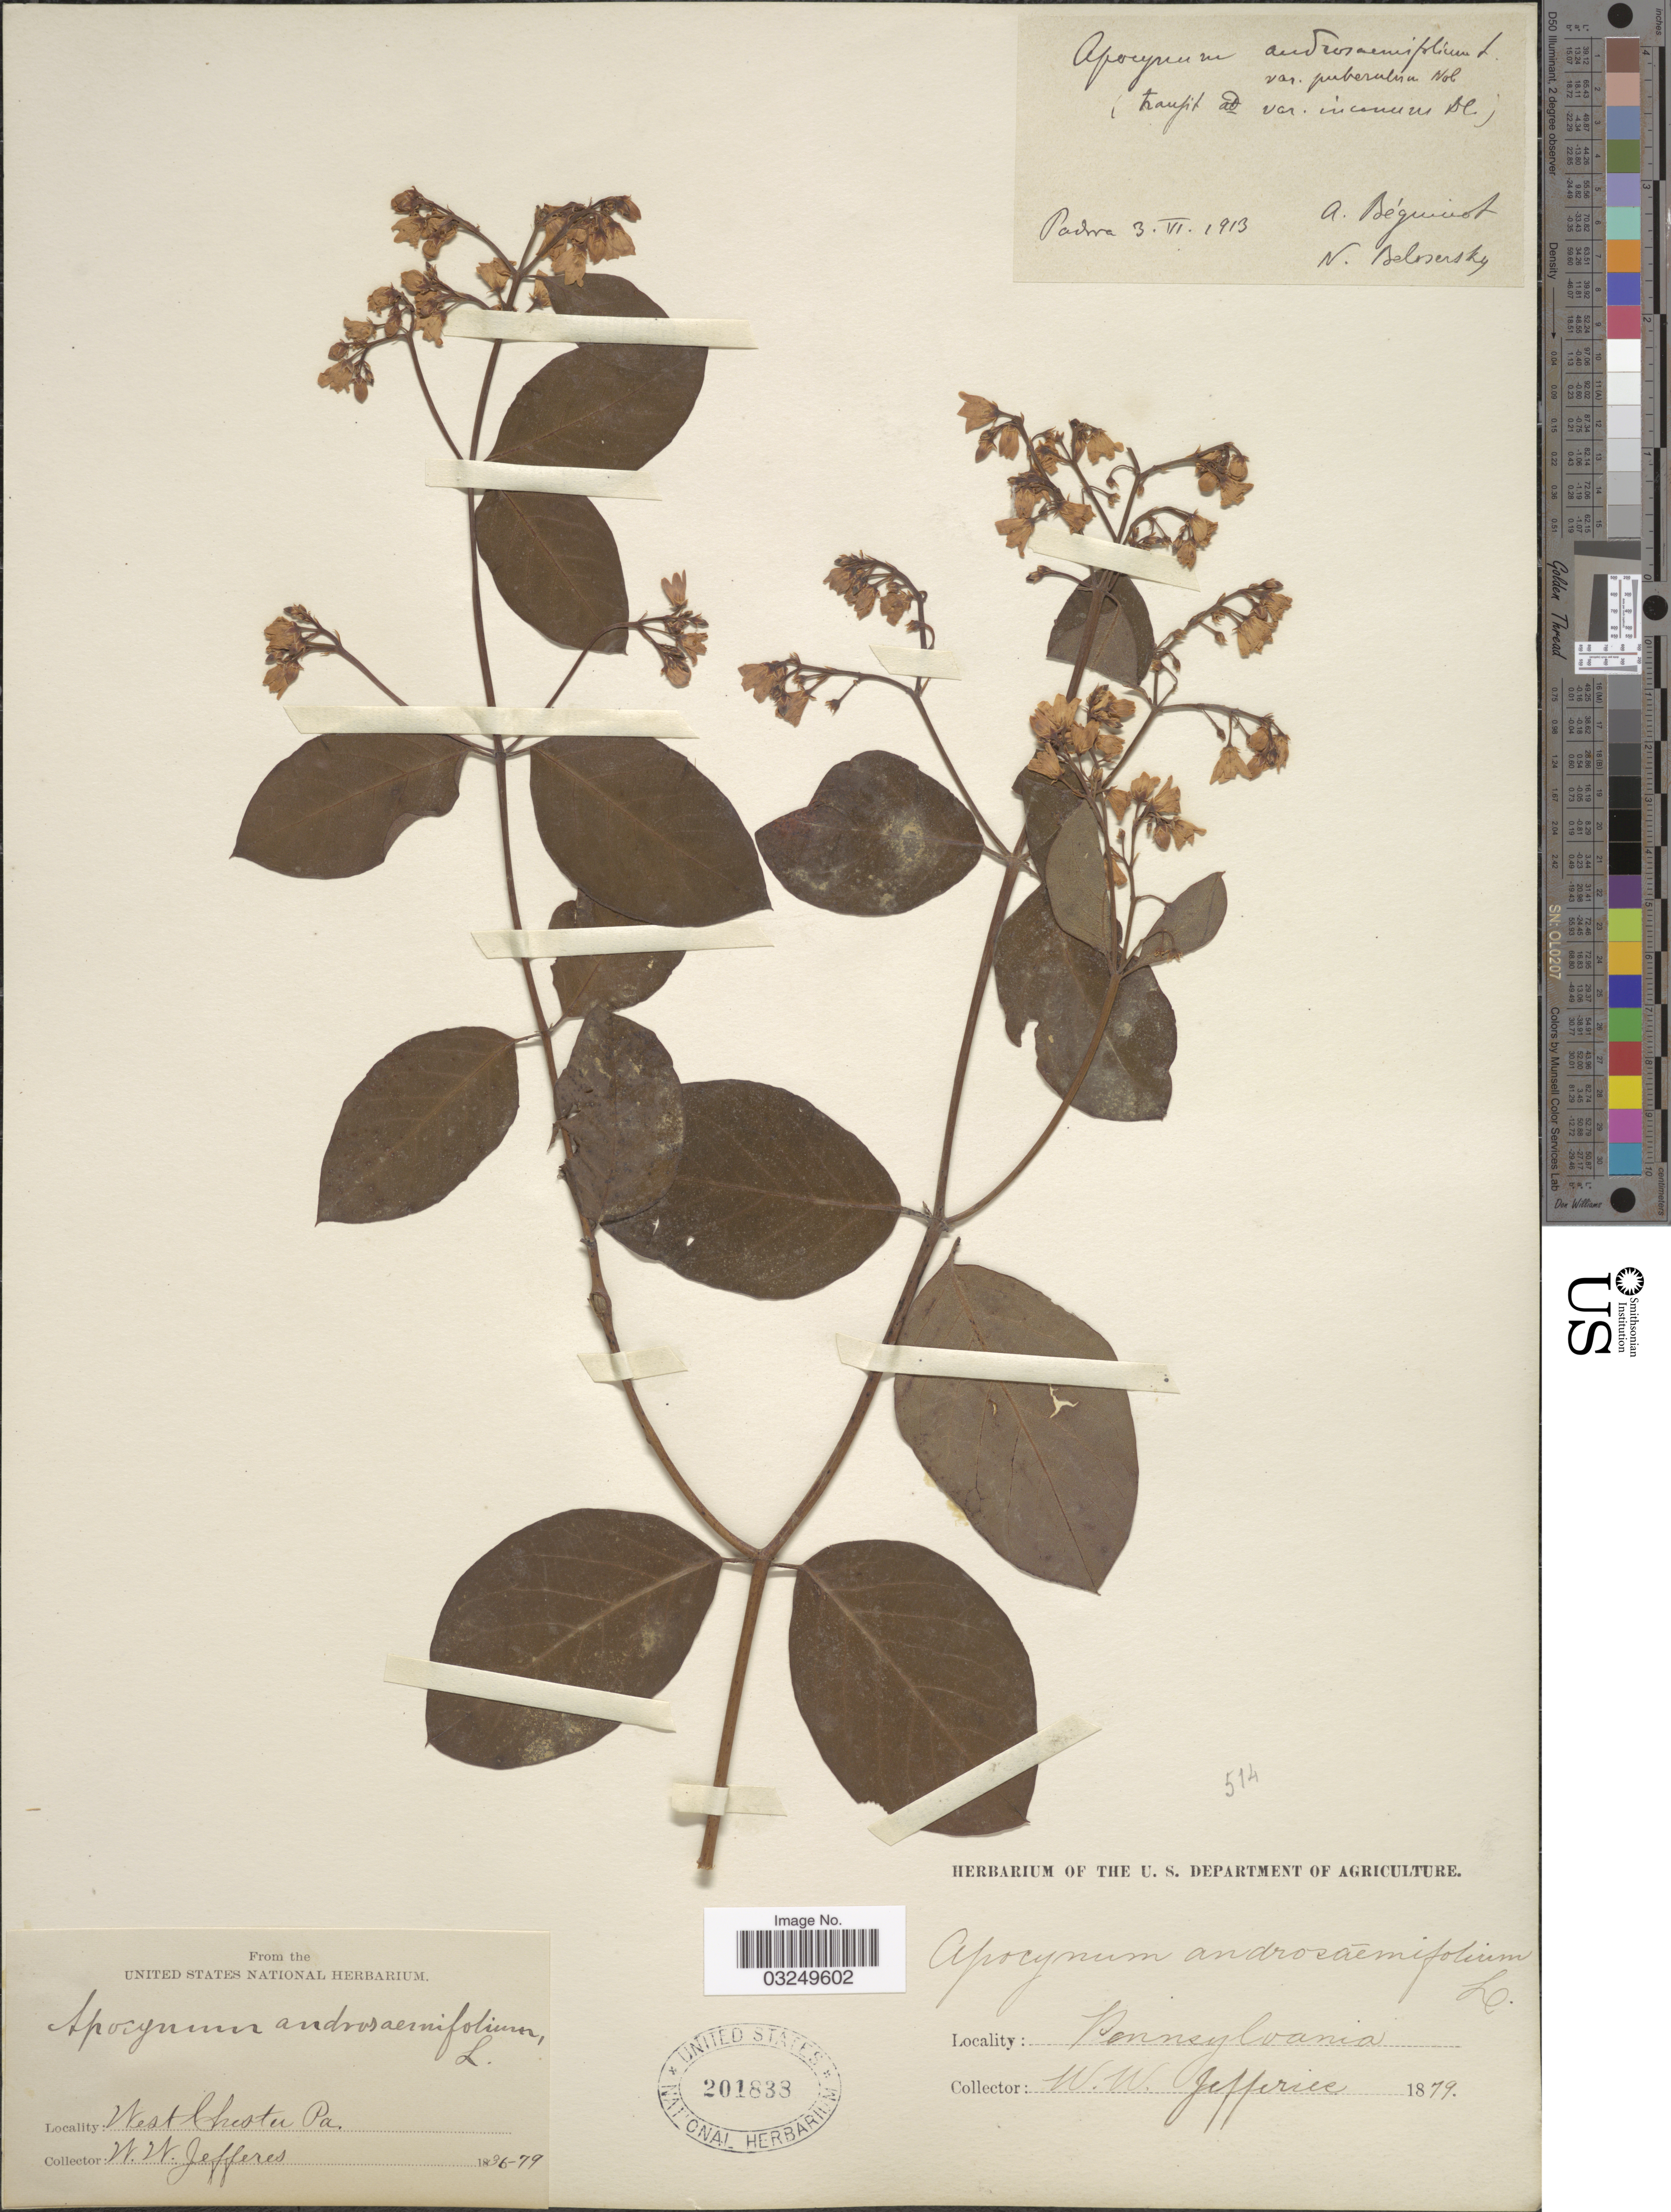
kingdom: Plantae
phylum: Tracheophyta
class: Magnoliopsida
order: Gentianales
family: Apocynaceae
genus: Apocynum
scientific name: Apocynum androsaemifolium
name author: L.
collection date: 1836/1879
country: United States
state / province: Pennsylvania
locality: West Chester Pa.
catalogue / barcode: US 201838